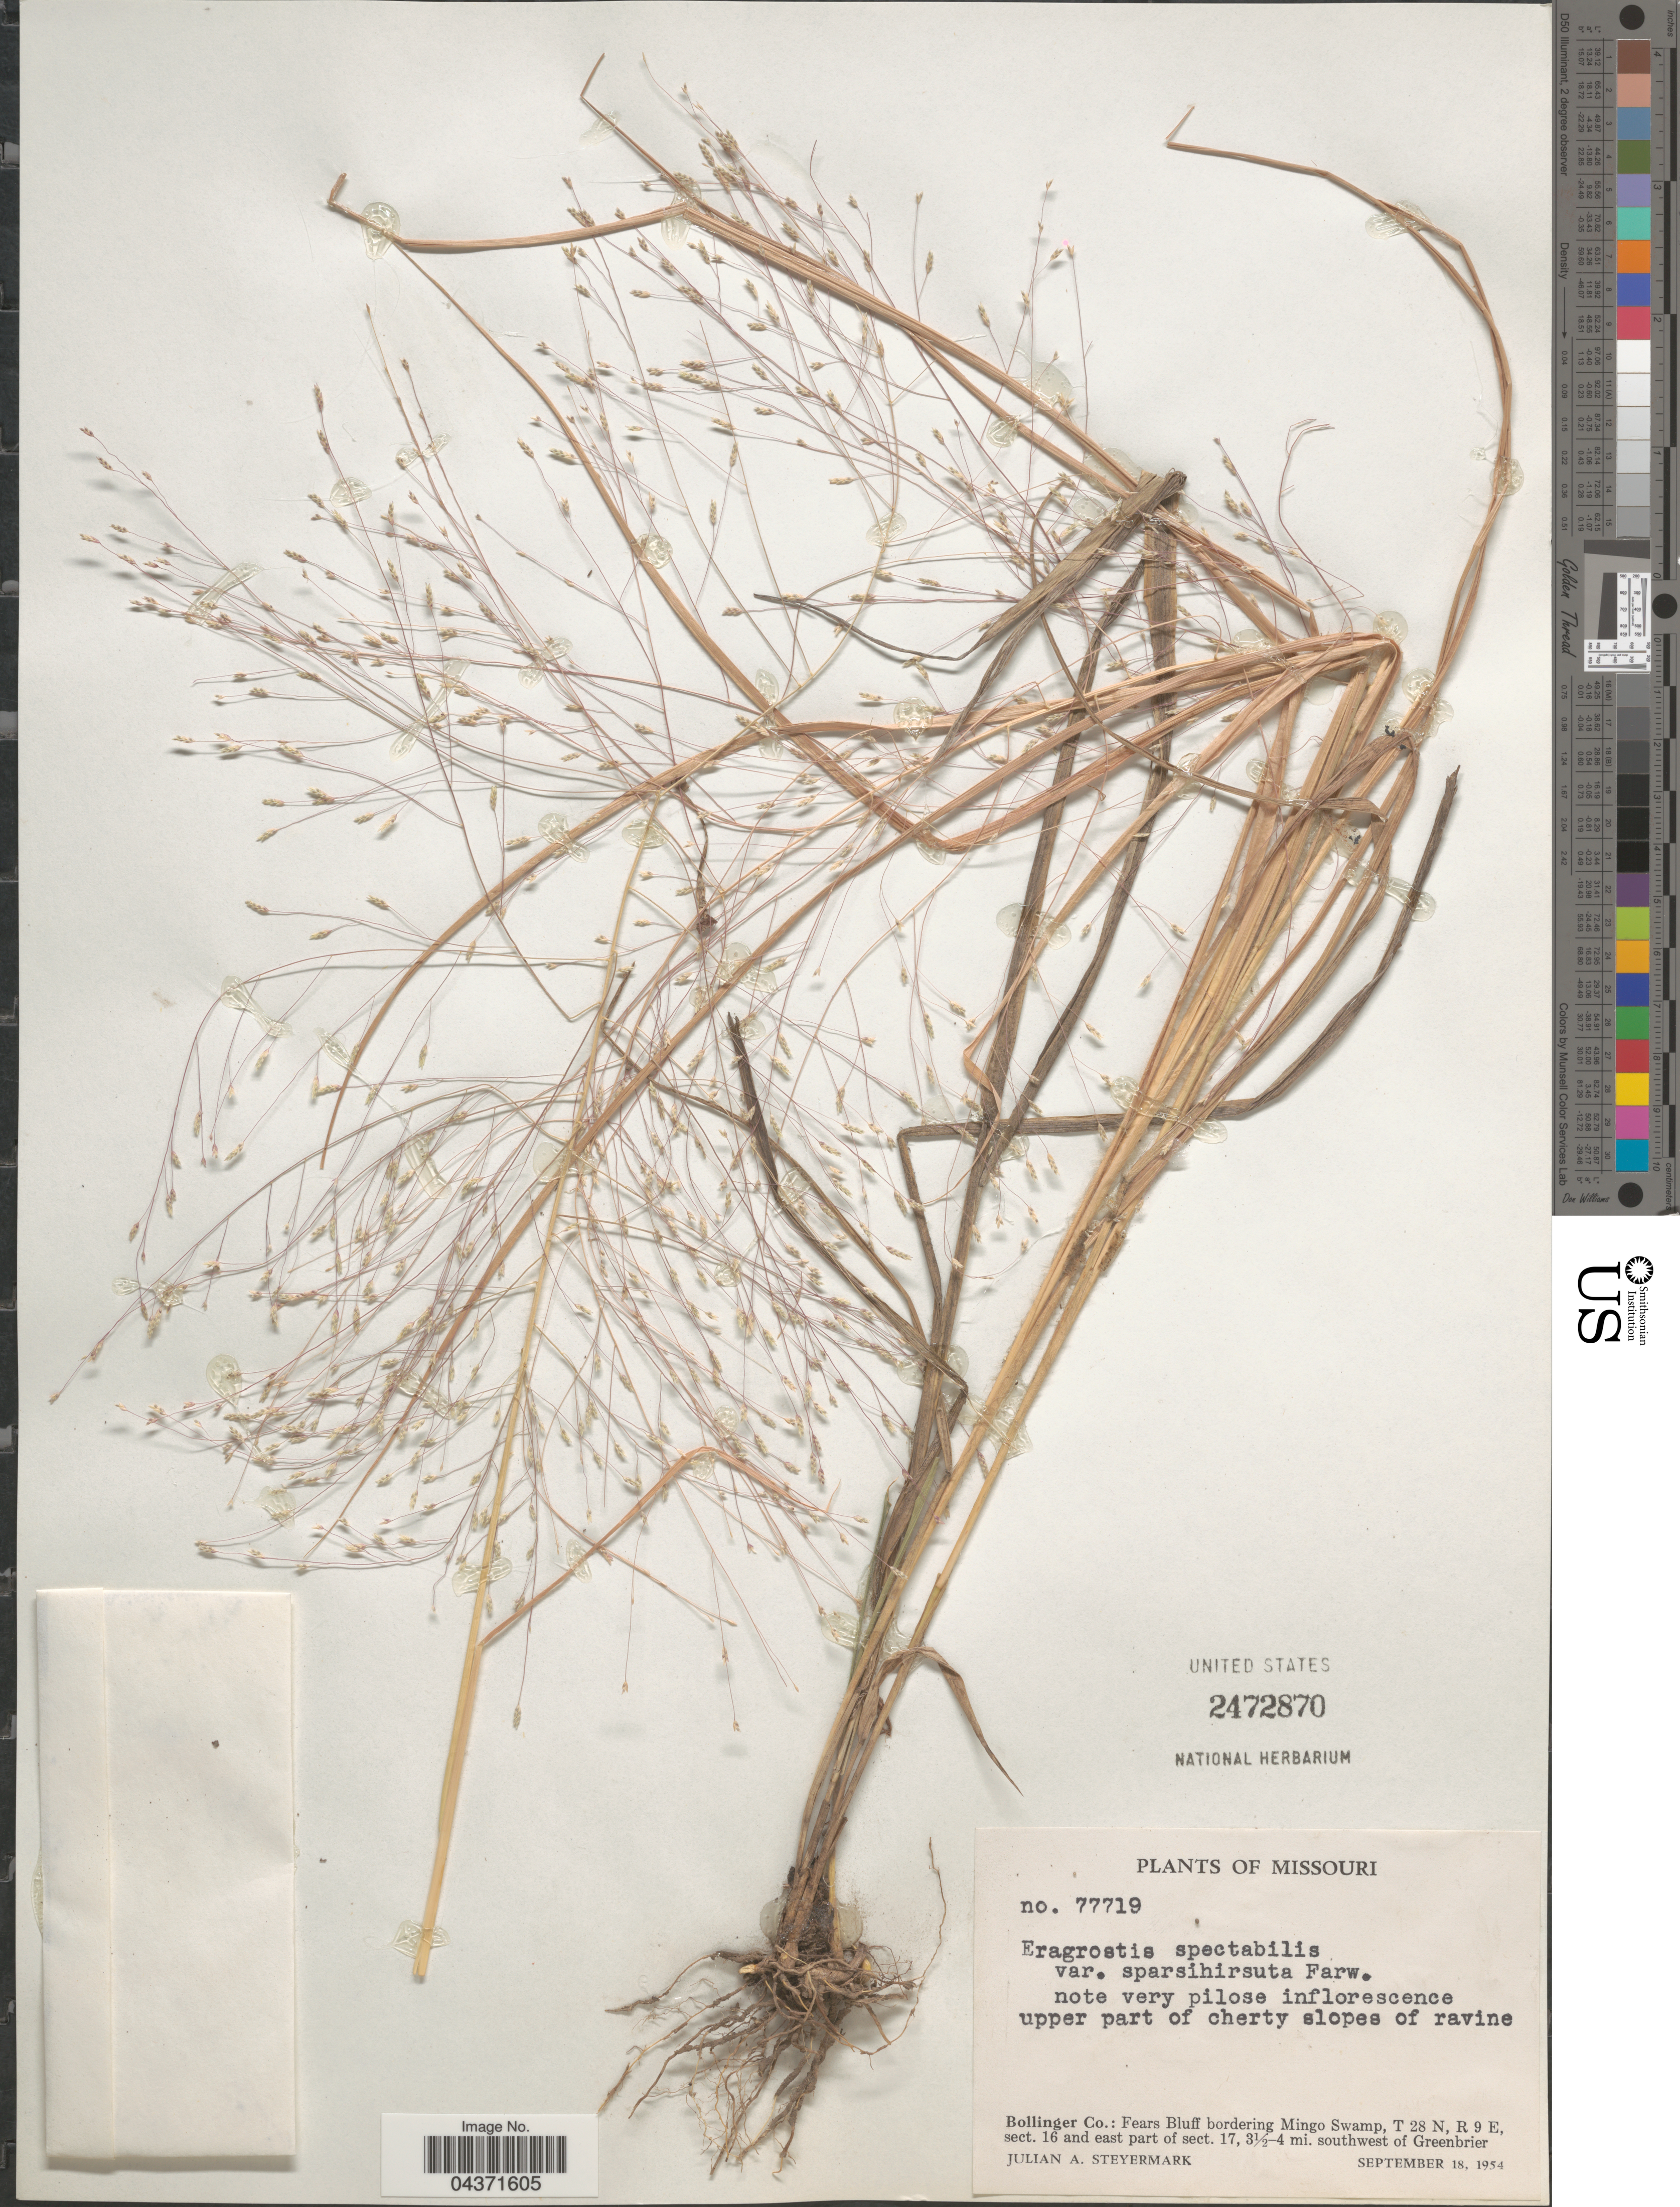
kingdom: Plantae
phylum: Tracheophyta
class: Liliopsida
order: Poales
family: Poaceae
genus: Eragrostis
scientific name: Eragrostis spectabilis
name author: (Pursh) Steud.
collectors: J. Steyermark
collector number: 77719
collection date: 1954-09-18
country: United States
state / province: Missouri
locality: Bollinger Co.: Fears Bluff bordering Mingo Swamp, T 28 N, R 9 E, sect. 16 and east part of sect. 17, 3½-4 mi. southwest of Greenbrier.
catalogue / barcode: US 2472870